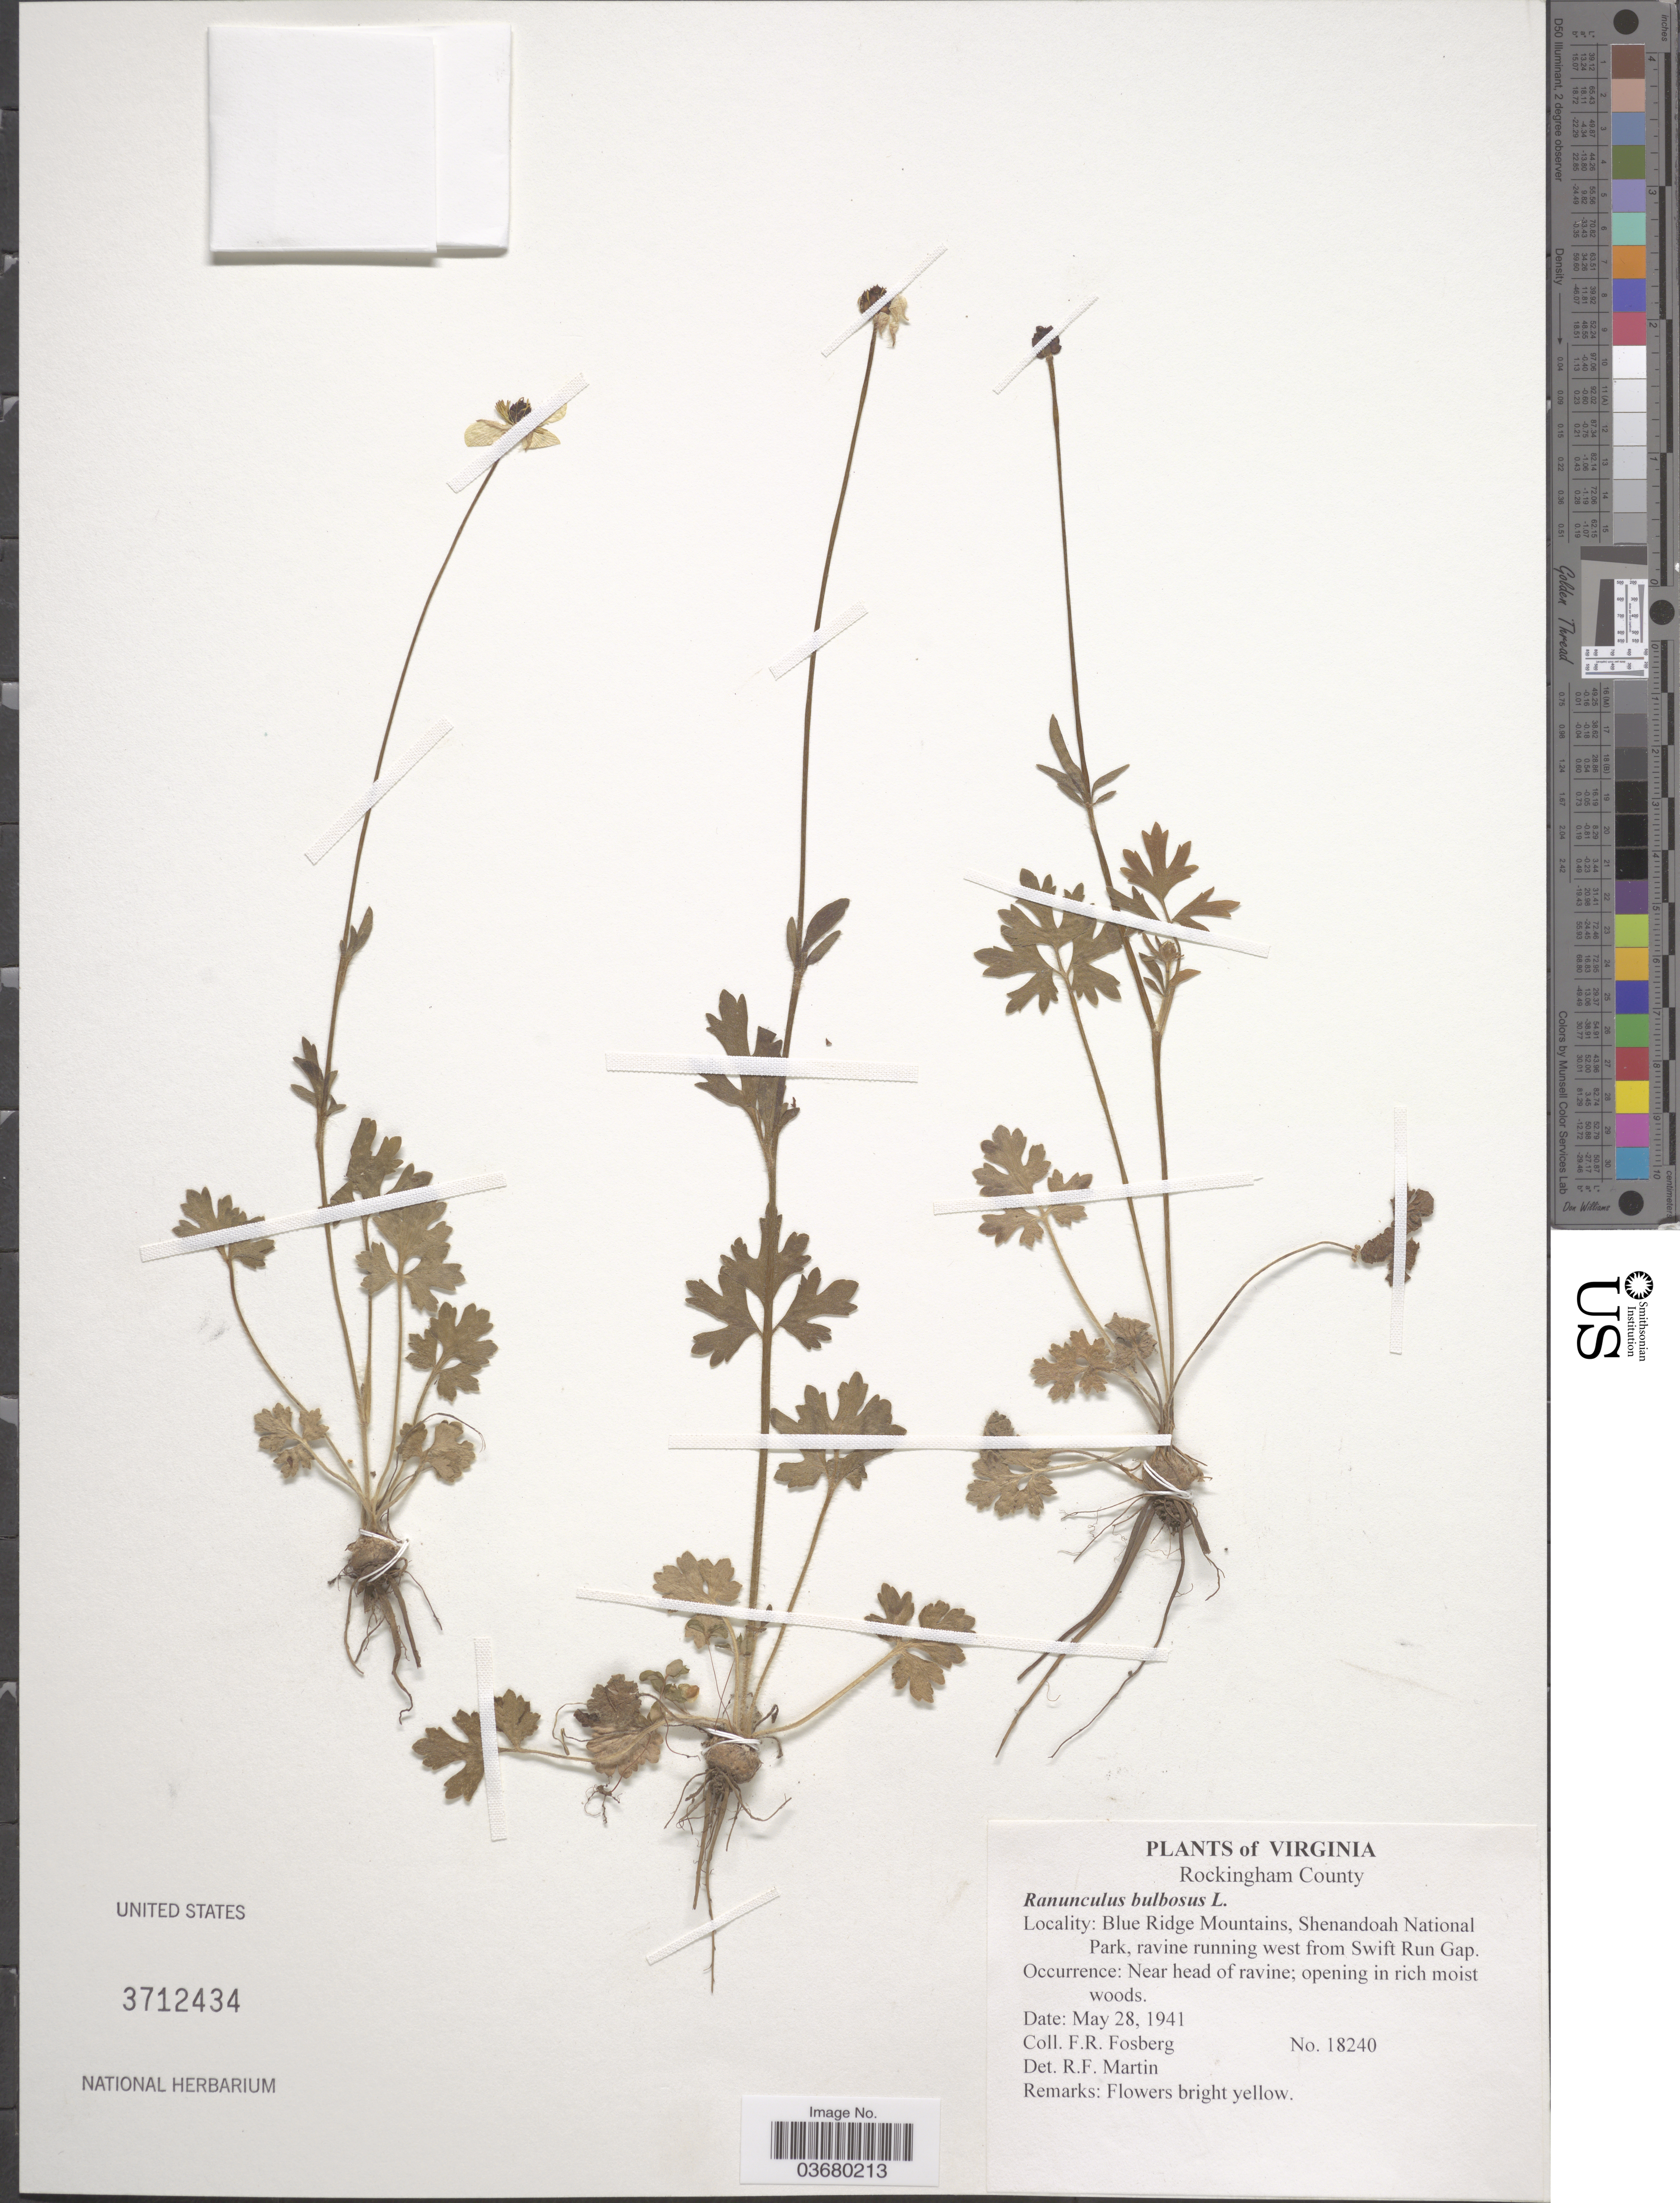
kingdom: Plantae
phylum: Tracheophyta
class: Magnoliopsida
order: Ranunculales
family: Ranunculaceae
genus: Ranunculus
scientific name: Ranunculus bulbosus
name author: L.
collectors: F. R. Fosberg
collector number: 18240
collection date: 1941-05-28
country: United States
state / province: Virginia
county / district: Rockingham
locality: Blue Ridge Mountains, Shenandoah National Park, ravine running west from Swift Run Gap. Near head of ravine.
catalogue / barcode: US 3712434